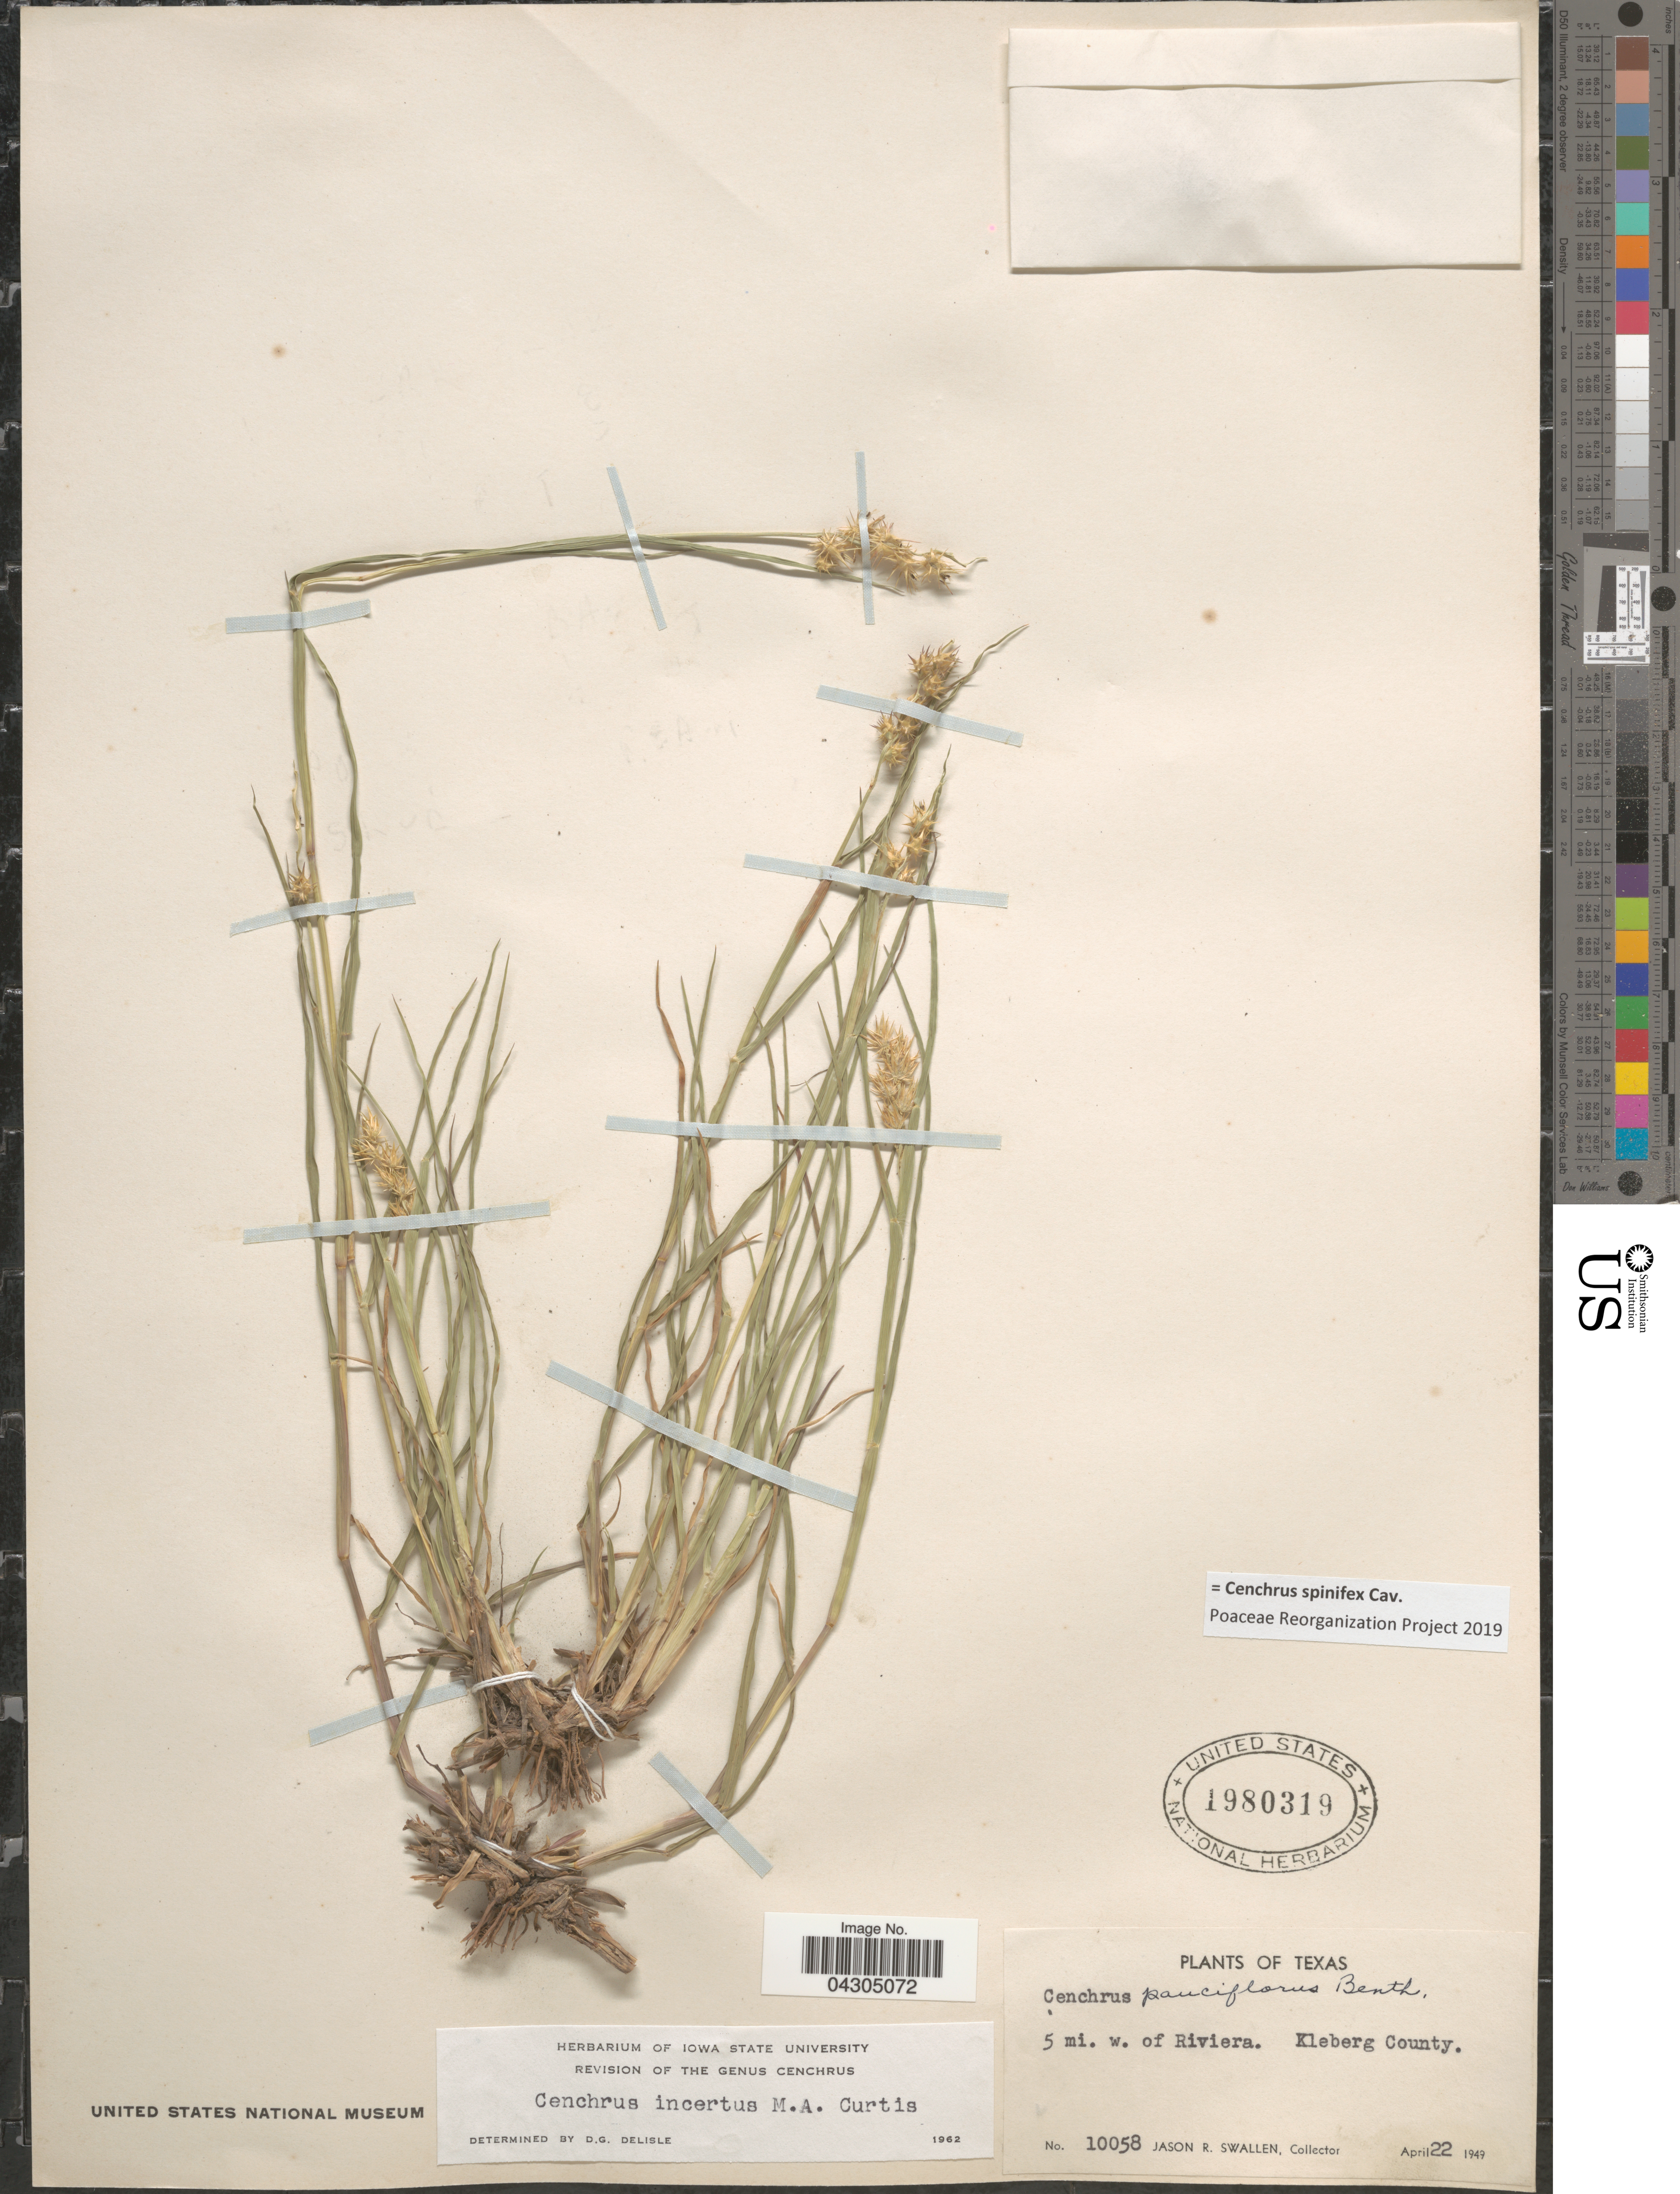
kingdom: Plantae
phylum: Tracheophyta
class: Liliopsida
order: Poales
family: Poaceae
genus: Cenchrus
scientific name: Cenchrus spinifex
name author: Cav.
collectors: J. R. Swallen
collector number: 10058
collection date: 1949-04-22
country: United States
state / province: Texas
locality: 5 mi. w. of Riviera. Kleberg County.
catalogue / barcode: US 1980319